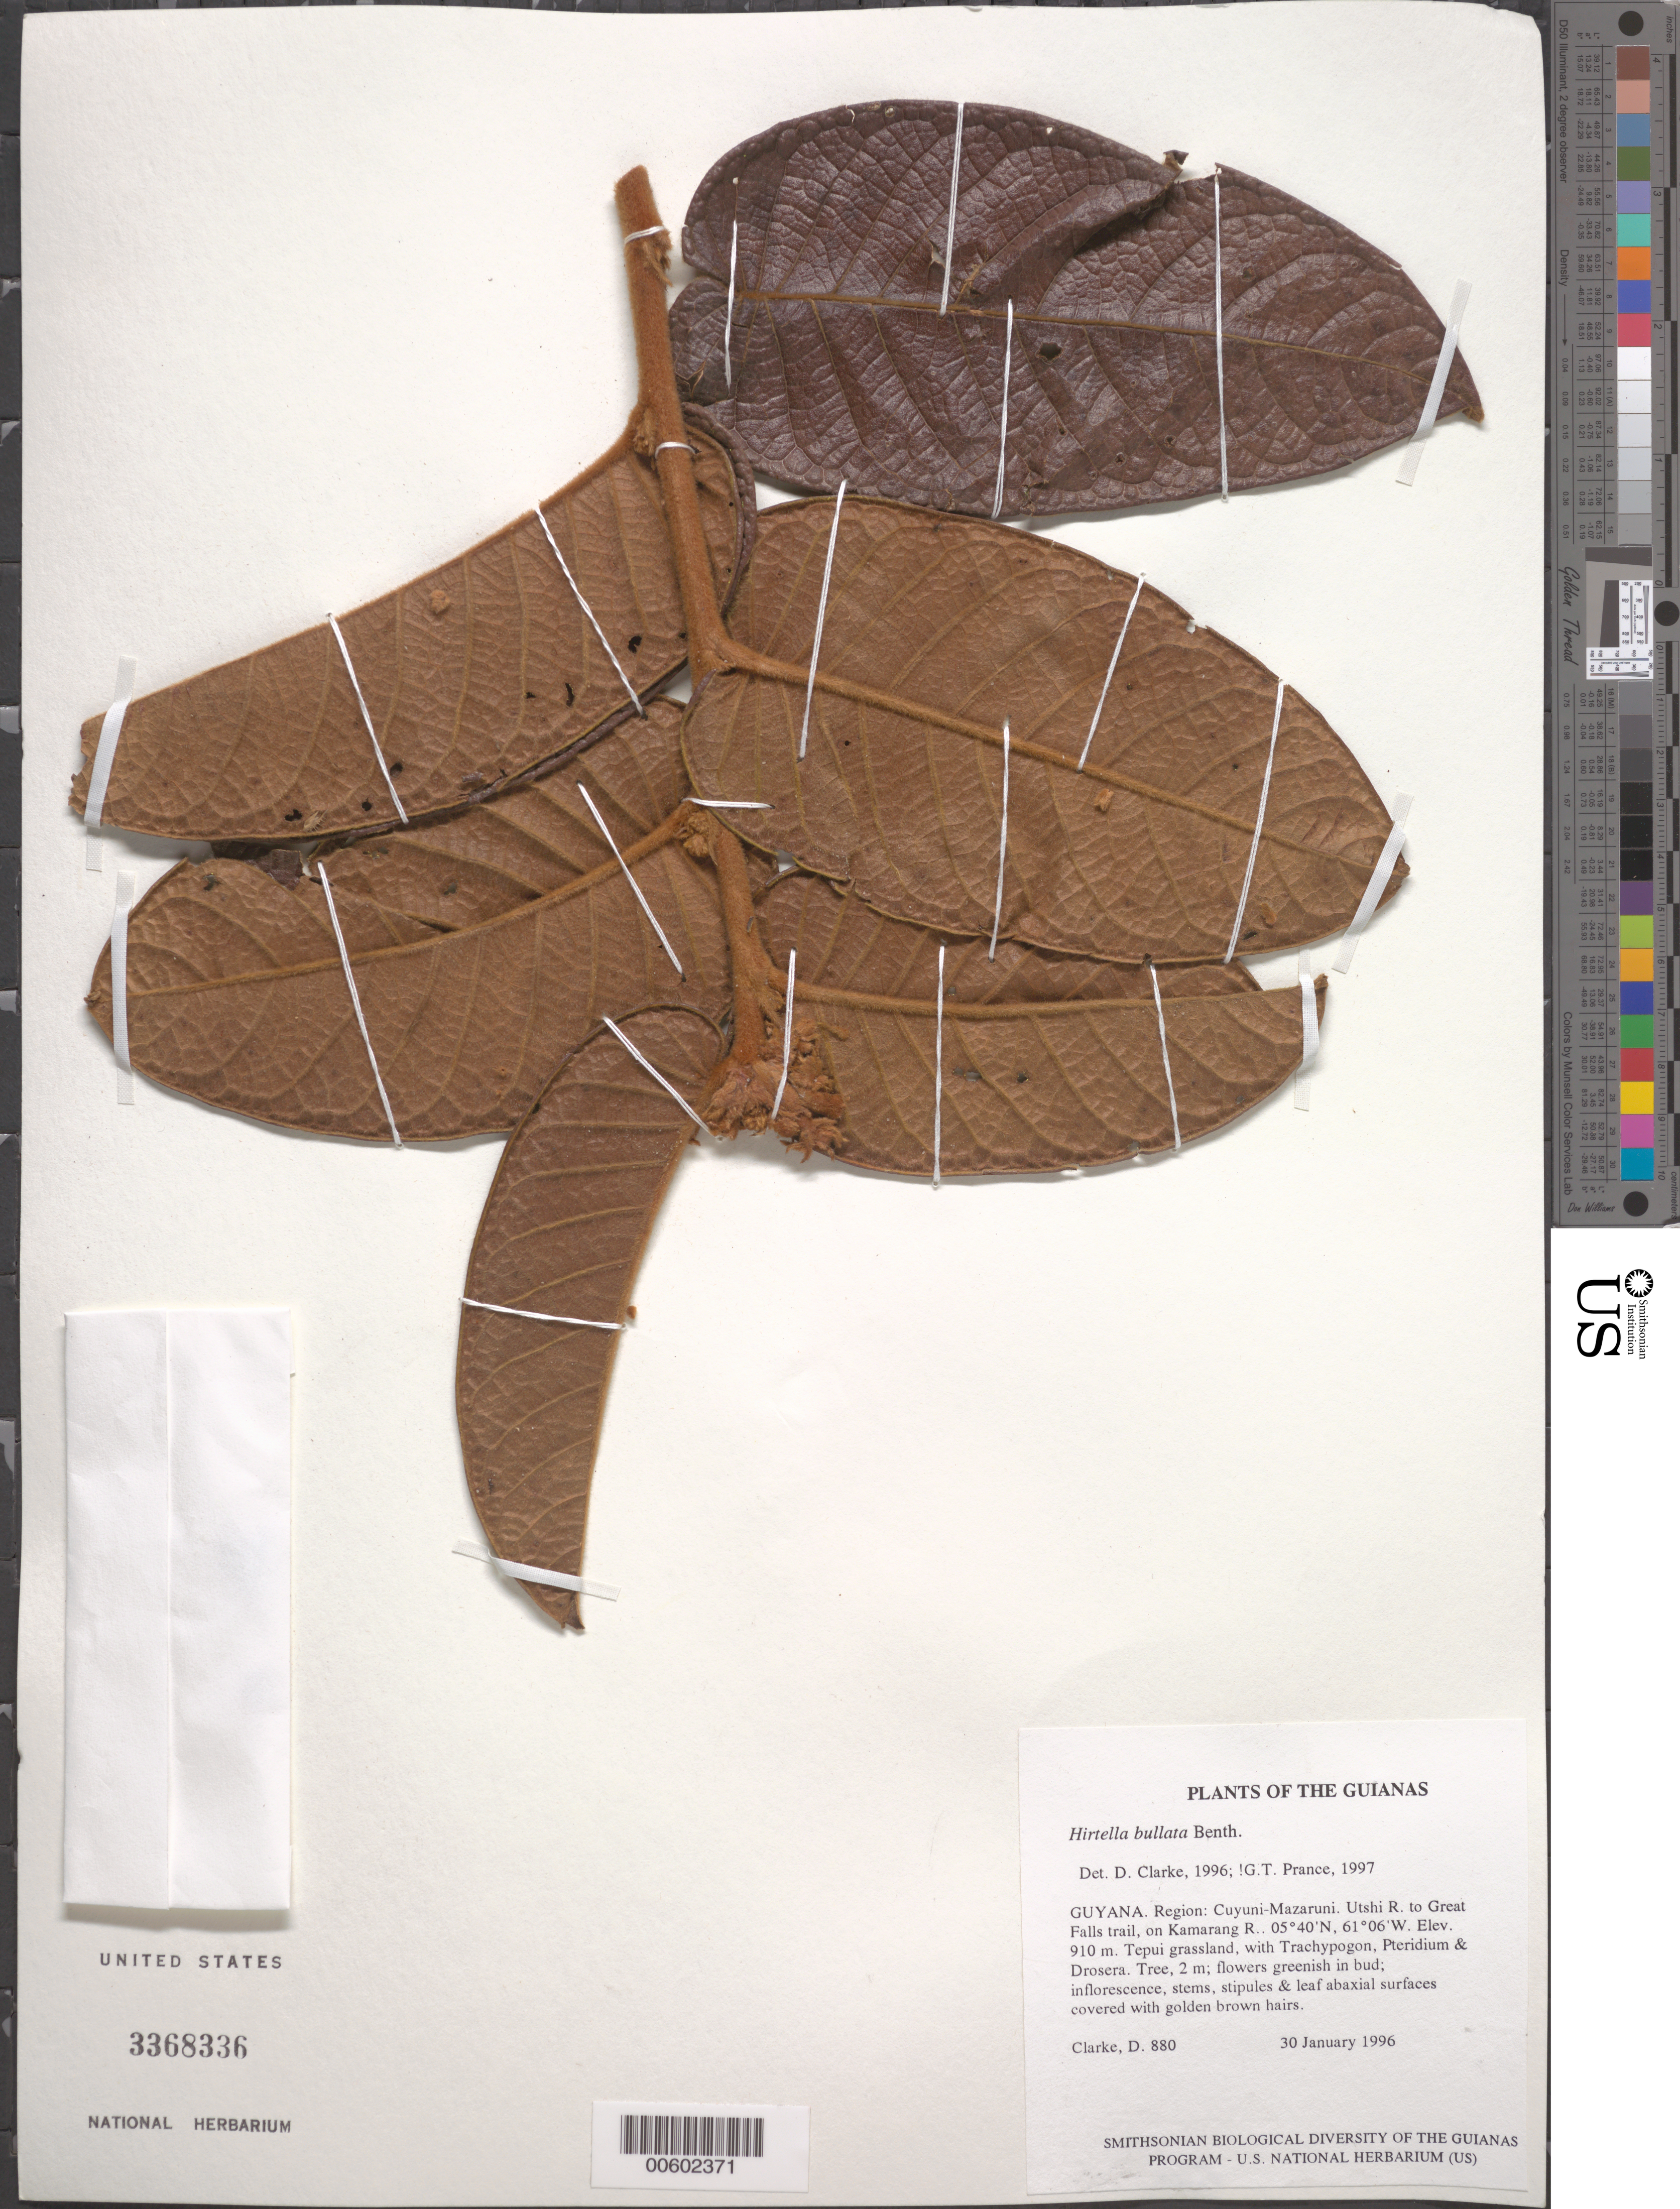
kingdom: Plantae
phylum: Tracheophyta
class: Magnoliopsida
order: Malpighiales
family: Chrysobalanaceae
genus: Hirtella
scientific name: Hirtella bullata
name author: Benth.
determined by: Prance, G. T.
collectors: H. D. Clarke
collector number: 880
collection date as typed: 30 January 1996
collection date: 1996-01-30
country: Guyana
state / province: Cuyuni-Mazaruni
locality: Utshi R. to Great Falls trail, on Kamarang R.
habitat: Tepui grassland, with Trachypogon, Pteridium & Drosera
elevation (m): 910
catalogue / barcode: US 3368336